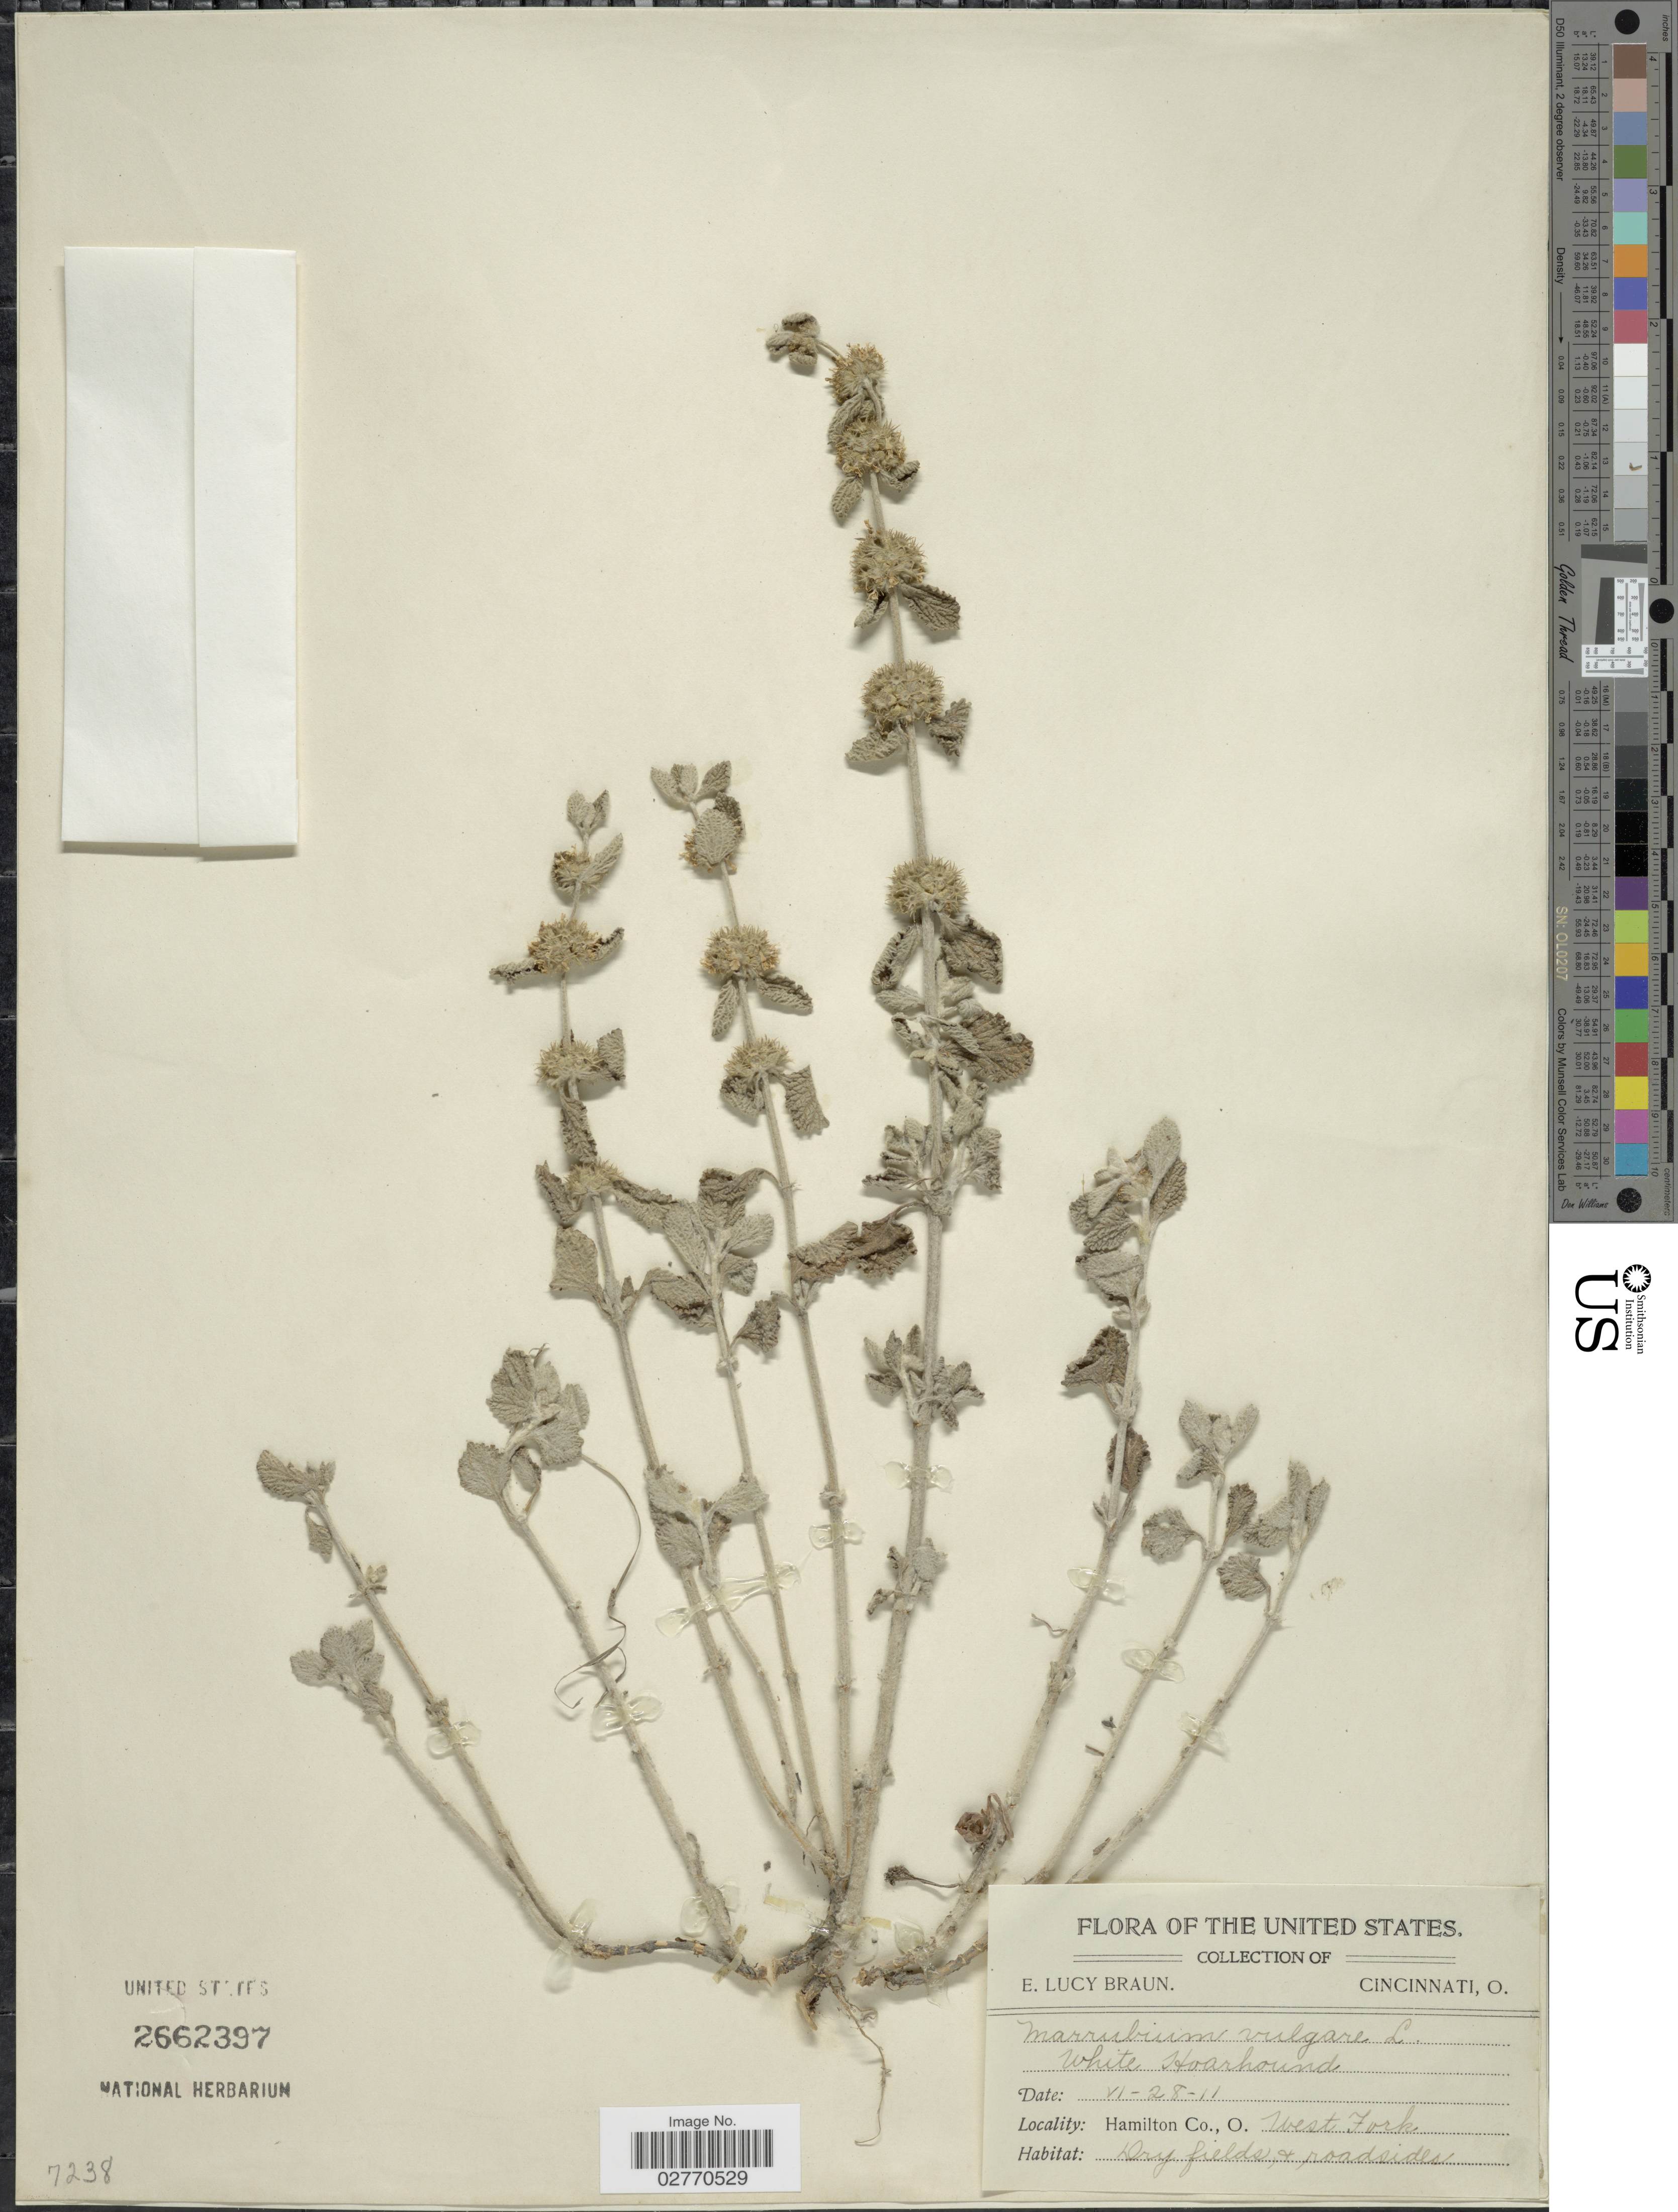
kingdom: Plantae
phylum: Tracheophyta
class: Magnoliopsida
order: Lamiales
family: Lamiaceae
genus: Marrubium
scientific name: Marrubium vulgare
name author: L.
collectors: E. L. Braun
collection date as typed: Transcribed d/m/y: 28/6/11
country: United States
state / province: Ohio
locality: Hamilton Co., O., West Fork.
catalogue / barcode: US 2662397